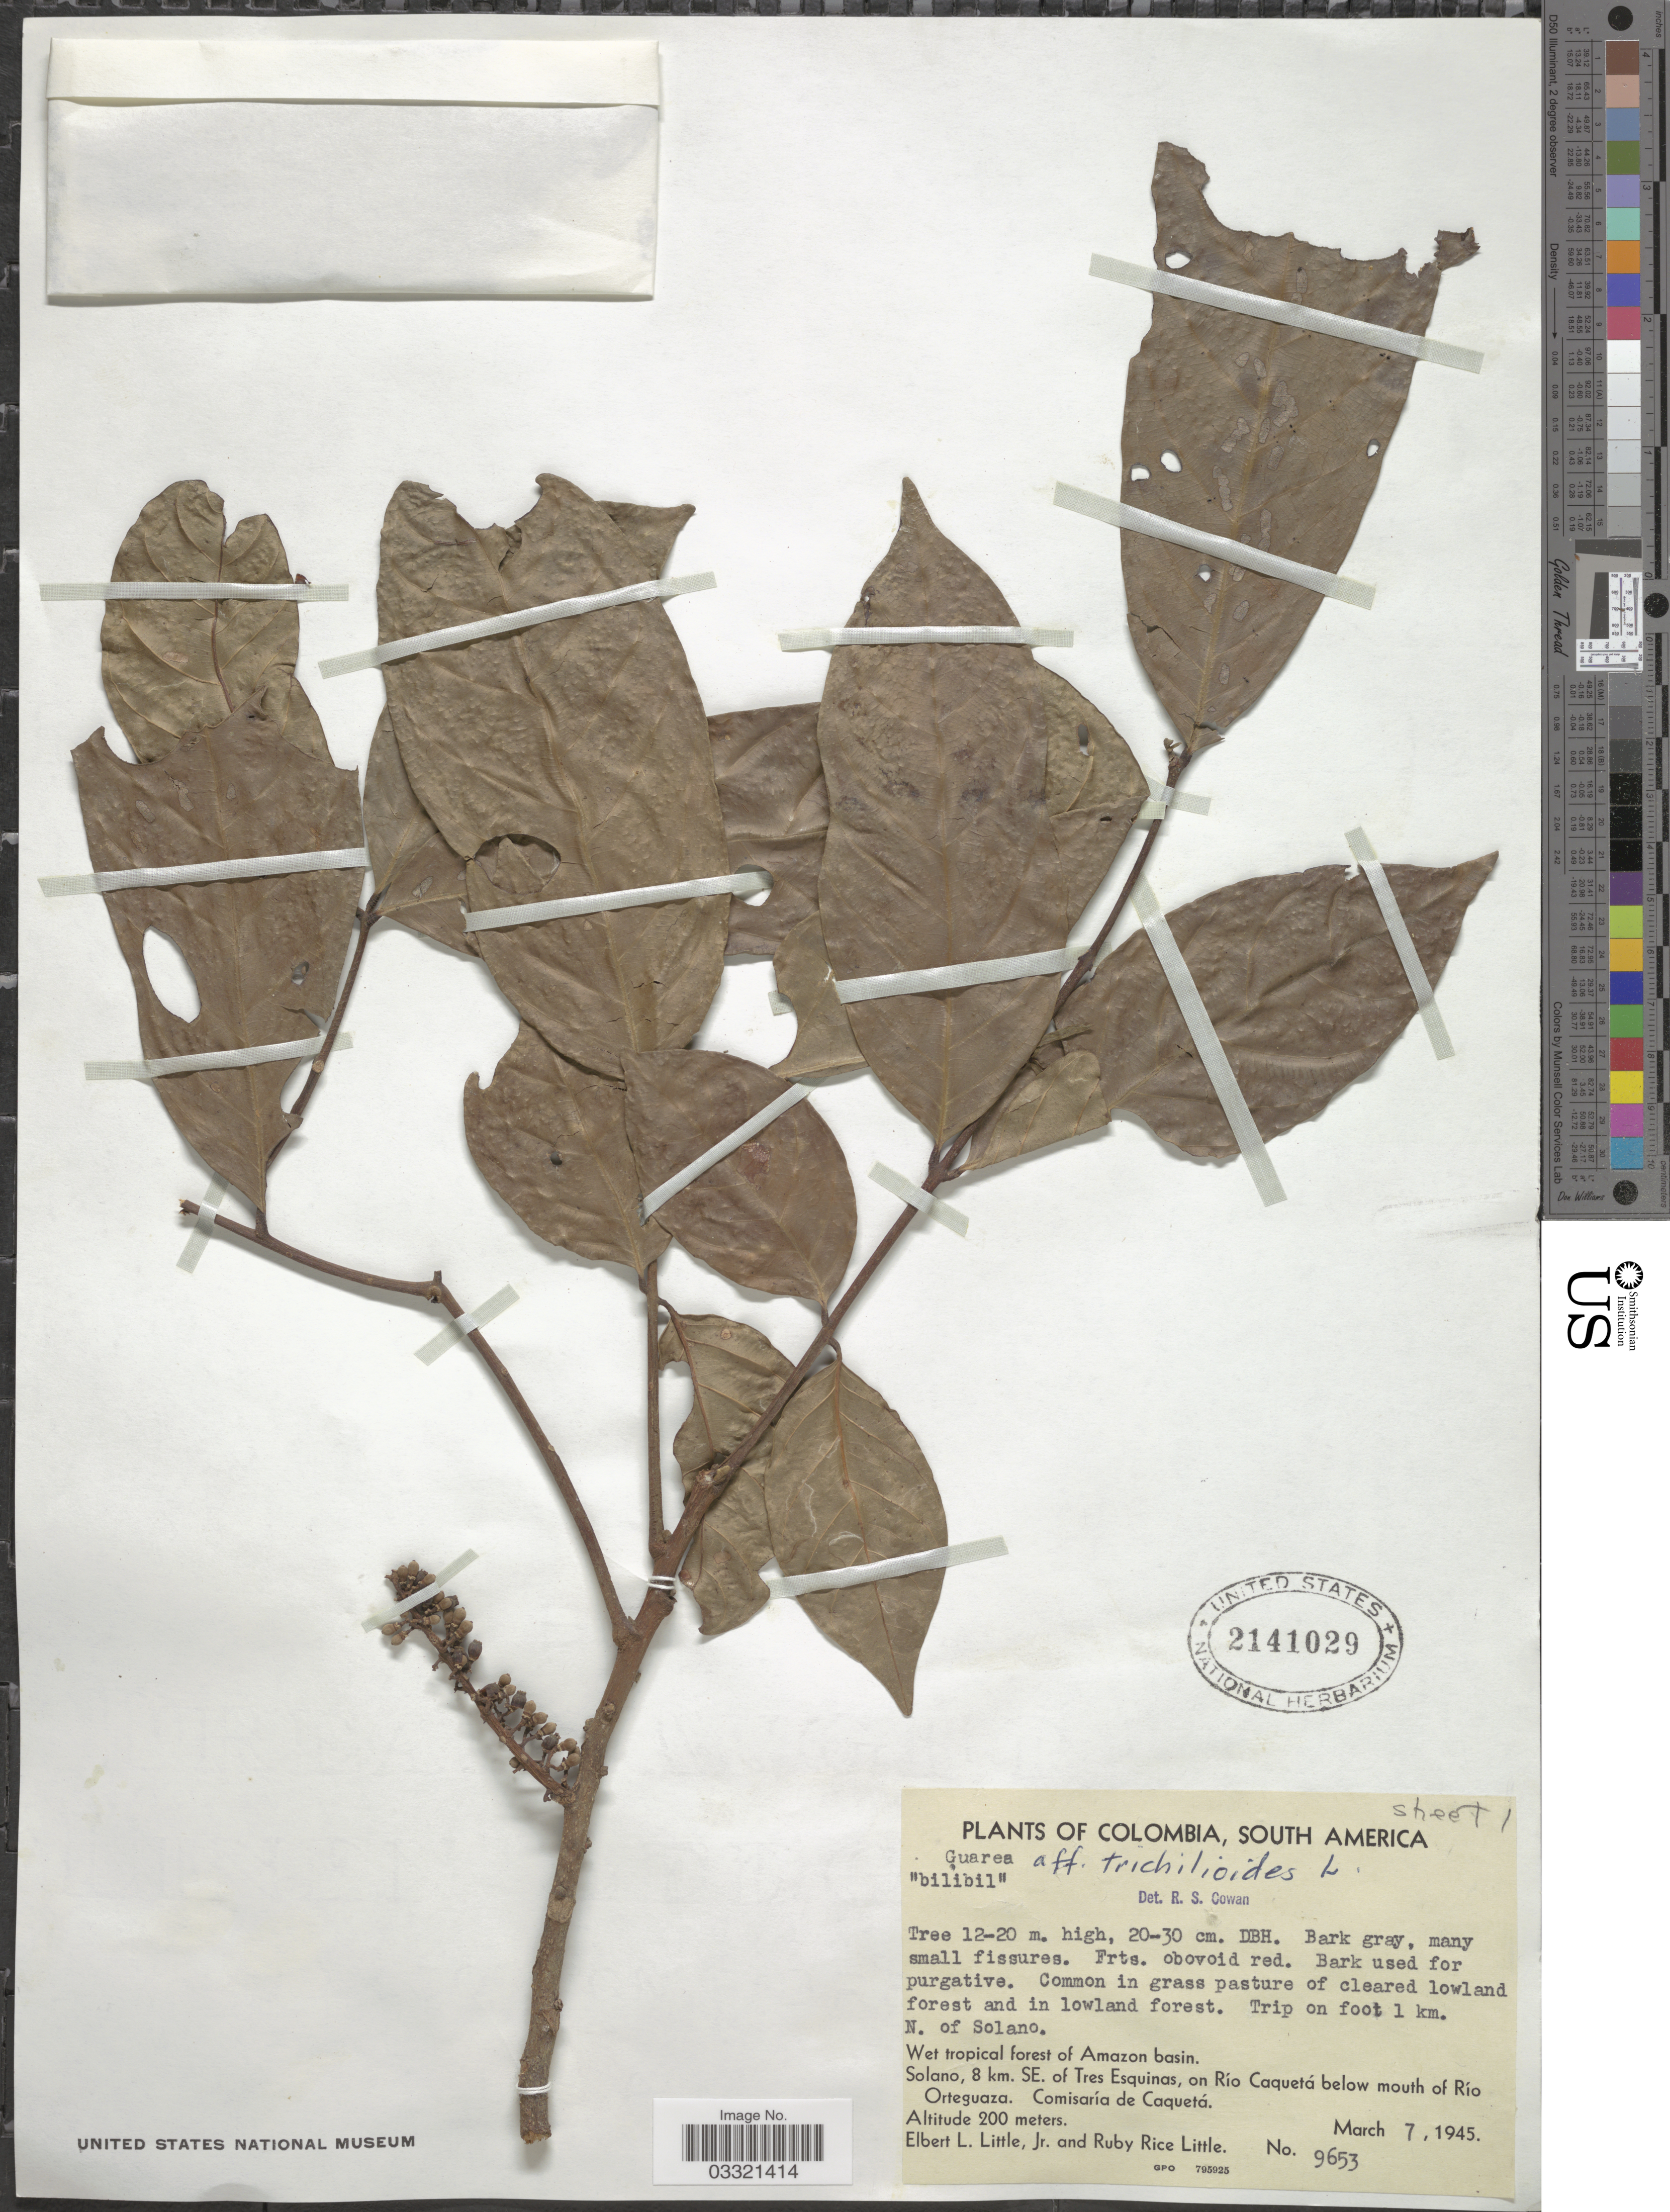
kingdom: Plantae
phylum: Tracheophyta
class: Magnoliopsida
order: Sapindales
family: Meliaceae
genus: Guarea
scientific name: Guarea guidonia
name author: (L.) Sleumer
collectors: E. L. Little & R. R. Little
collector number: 9653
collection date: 1945-03-07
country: Colombia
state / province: Caquetá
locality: Trip on foot 1 km. N. of Solano. Wet tropical forest of Amazon basin. Solano, 8 km. SE. of Tres Esquinas, on Río Caquetá below mouth of Río Orteguaza. Comisaría de Caquetá.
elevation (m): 200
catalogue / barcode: US 2141029